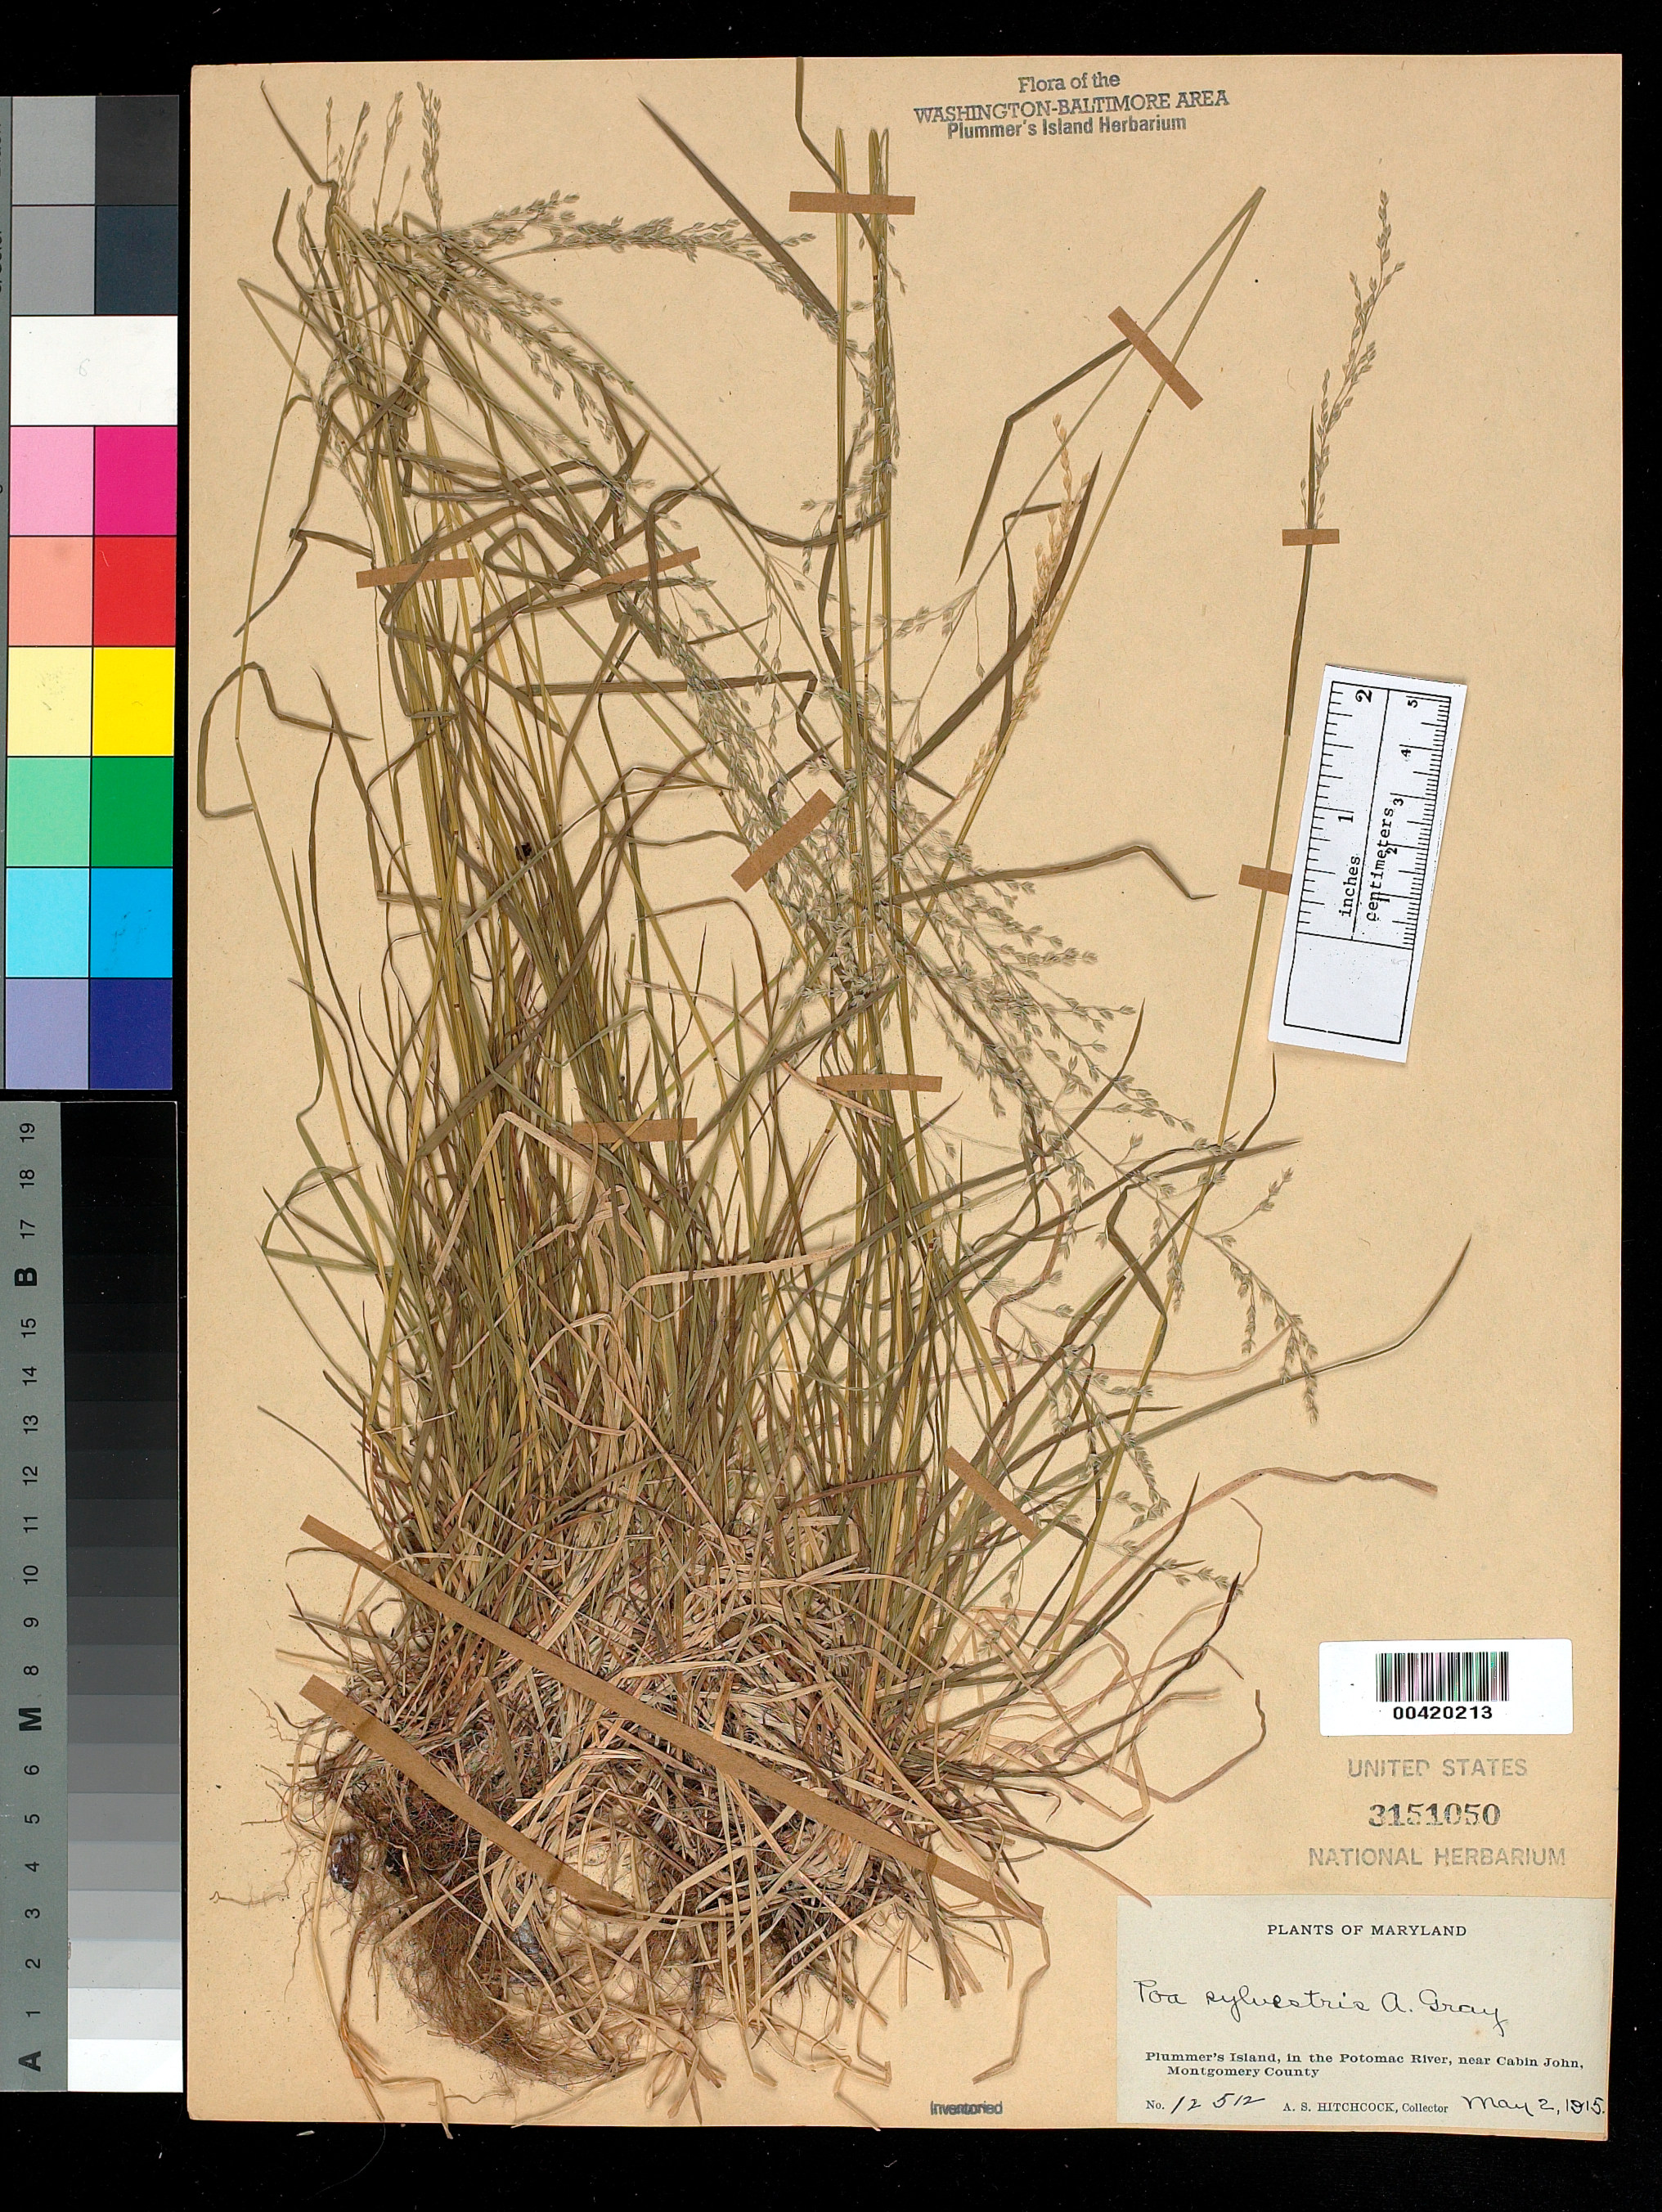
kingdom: Plantae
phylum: Tracheophyta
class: Liliopsida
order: Poales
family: Poaceae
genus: Poa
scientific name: Poa sylvestris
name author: A. Gray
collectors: A. S. Hitchcock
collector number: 12512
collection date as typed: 02 May 1915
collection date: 1915-05-02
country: United States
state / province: Maryland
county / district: Montgomery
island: Plummers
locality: Plummer's Island C. & O. Canal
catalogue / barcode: US 3151050